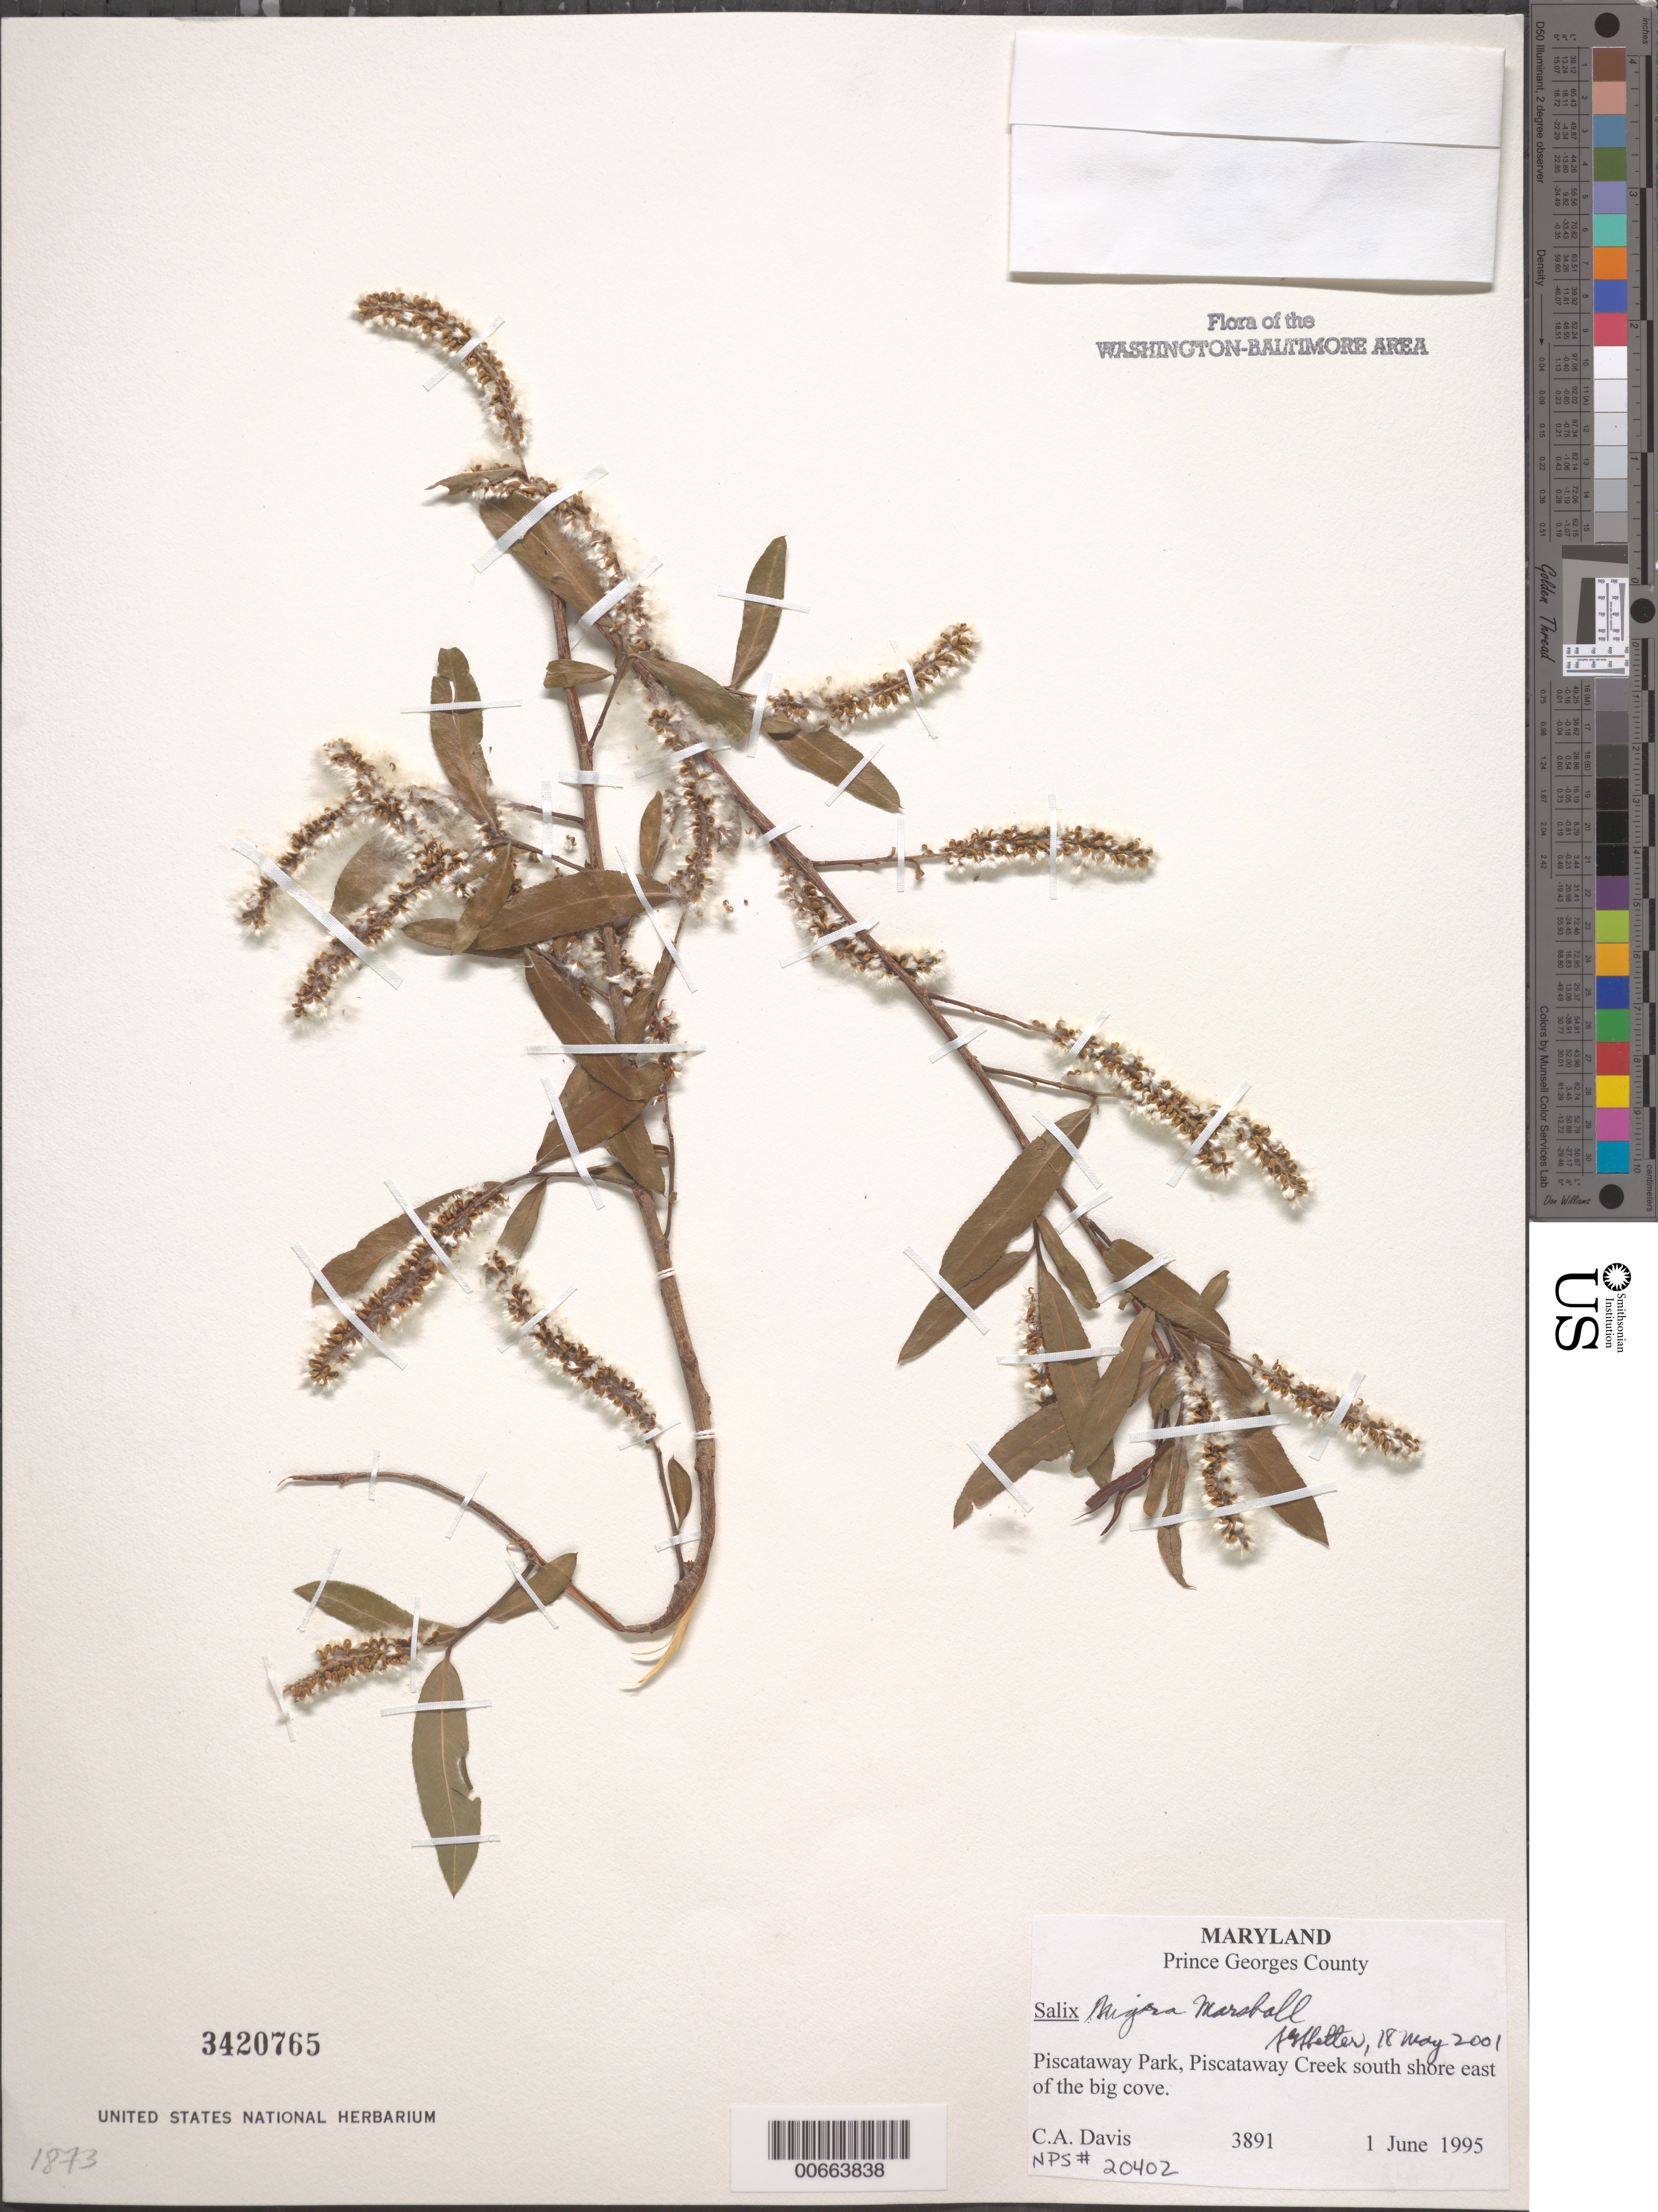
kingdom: Plantae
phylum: Tracheophyta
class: Magnoliopsida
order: Malpighiales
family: Salicaceae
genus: Salix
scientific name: Salix nigra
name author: Marshall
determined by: Shetler, Stanwyn G., (US), NMNH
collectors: C. Davis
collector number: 3891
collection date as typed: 01 Jun 1995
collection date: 1995-06-01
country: United States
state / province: Maryland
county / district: Prince George's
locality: Piscataway Park, Piscataway Creek south shore east of the big cove.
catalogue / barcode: US 3420765